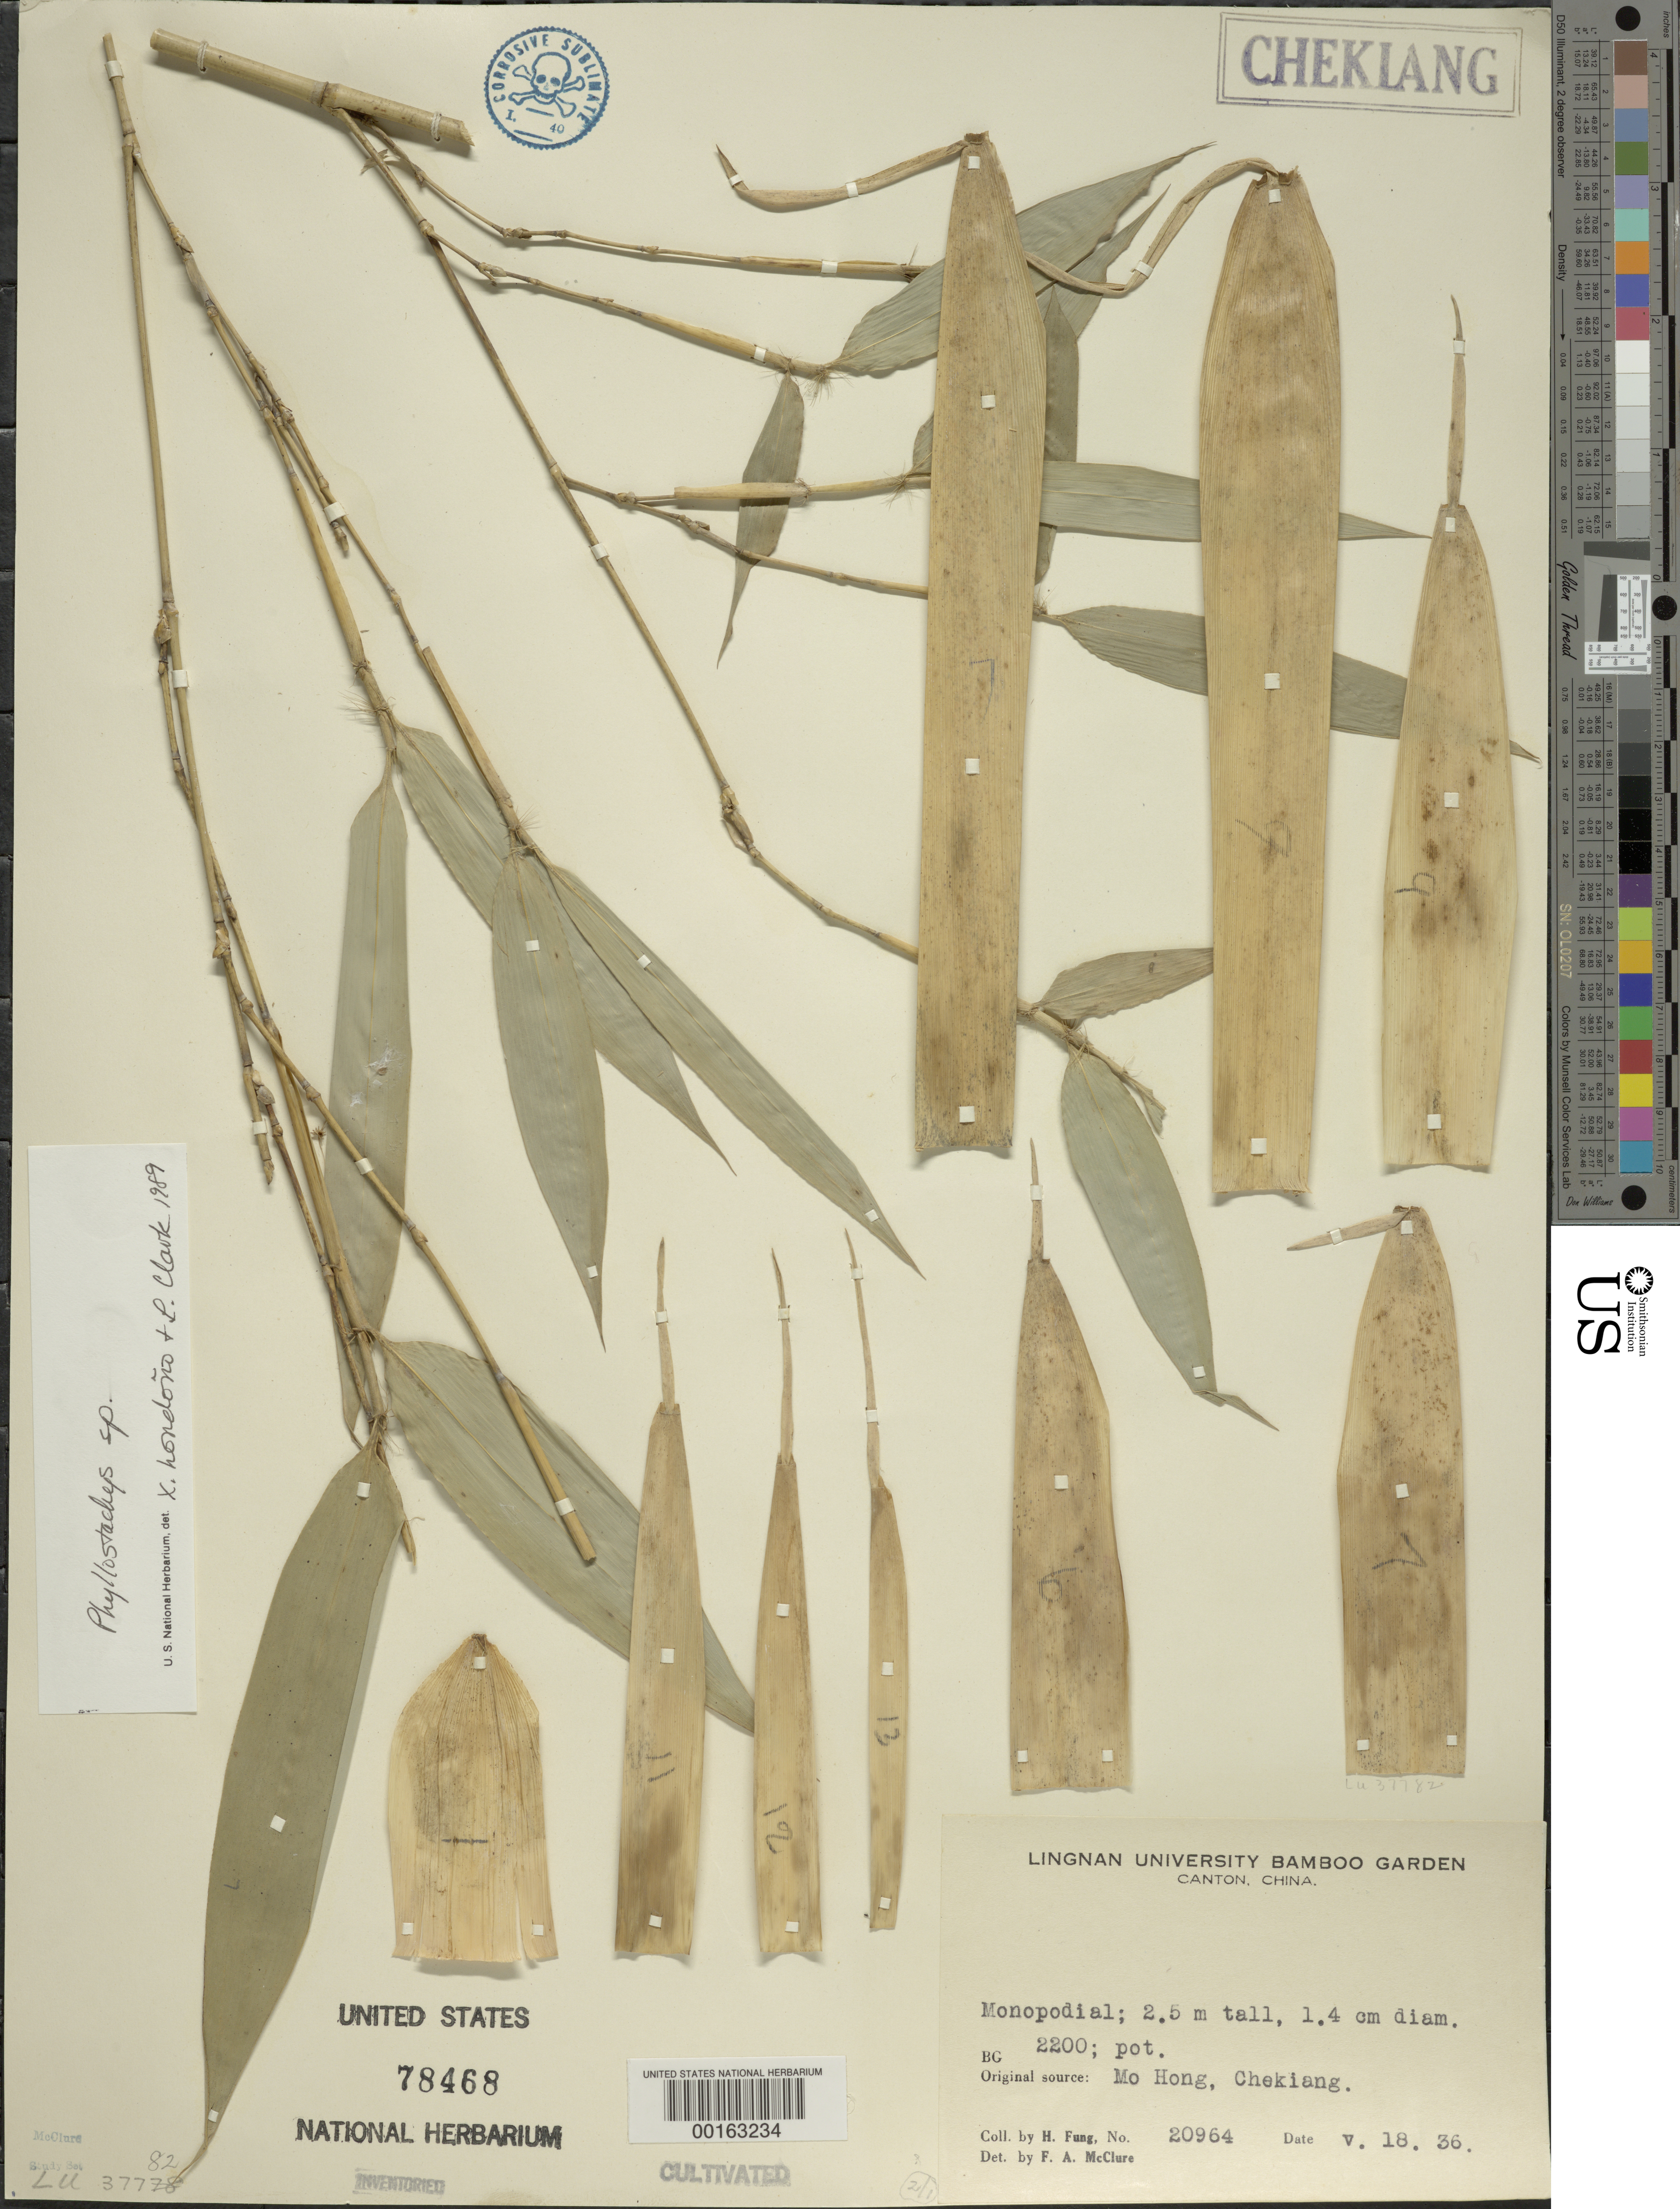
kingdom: Plantae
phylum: Tracheophyta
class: Liliopsida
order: Poales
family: Poaceae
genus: Phyllostachys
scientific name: Phyllostachys sp.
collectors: H. L. Fung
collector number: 20964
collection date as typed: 18 May 1936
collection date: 1936-05-18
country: China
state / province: Guangdong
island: Honam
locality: Lingnan University Bamboo Garden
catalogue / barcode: US 78468